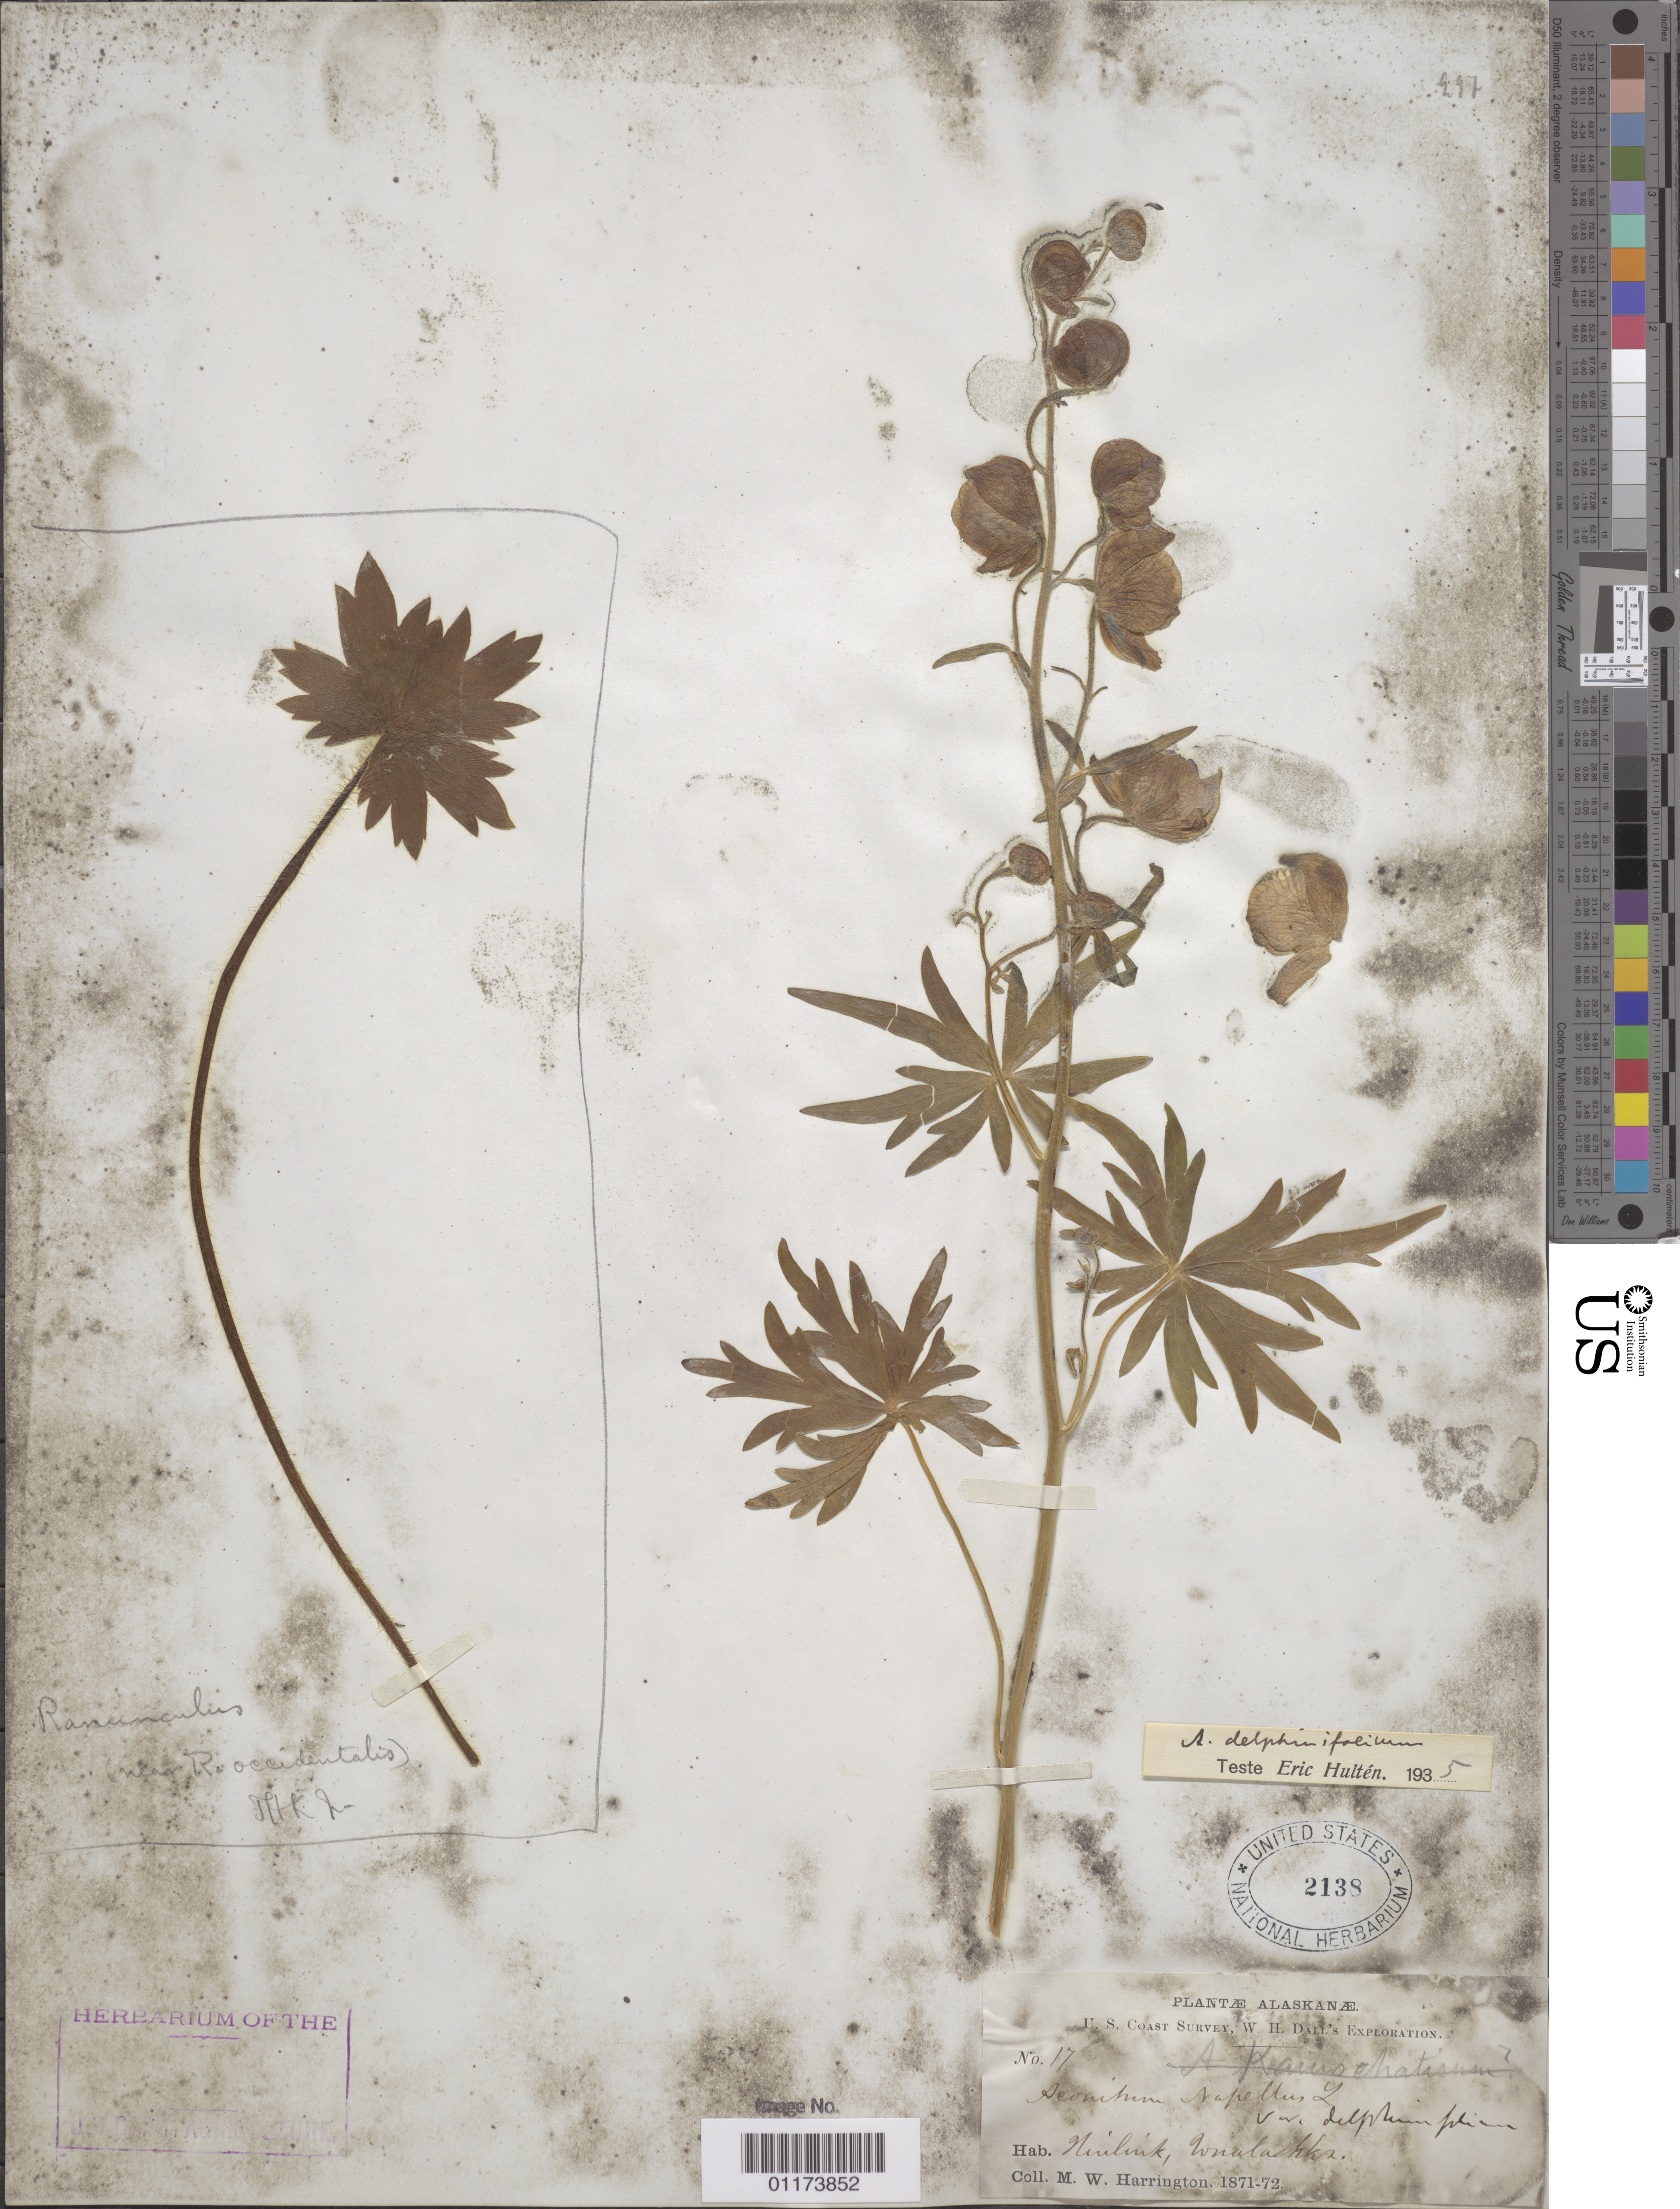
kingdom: Plantae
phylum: Tracheophyta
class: Magnoliopsida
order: Ranunculales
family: Ranunculaceae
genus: Aconitum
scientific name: Aconitum delphinifolium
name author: DC.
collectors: M. W. Harrington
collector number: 17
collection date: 1871/1872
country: United States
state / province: Alaska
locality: Unalaska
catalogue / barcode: US 2138